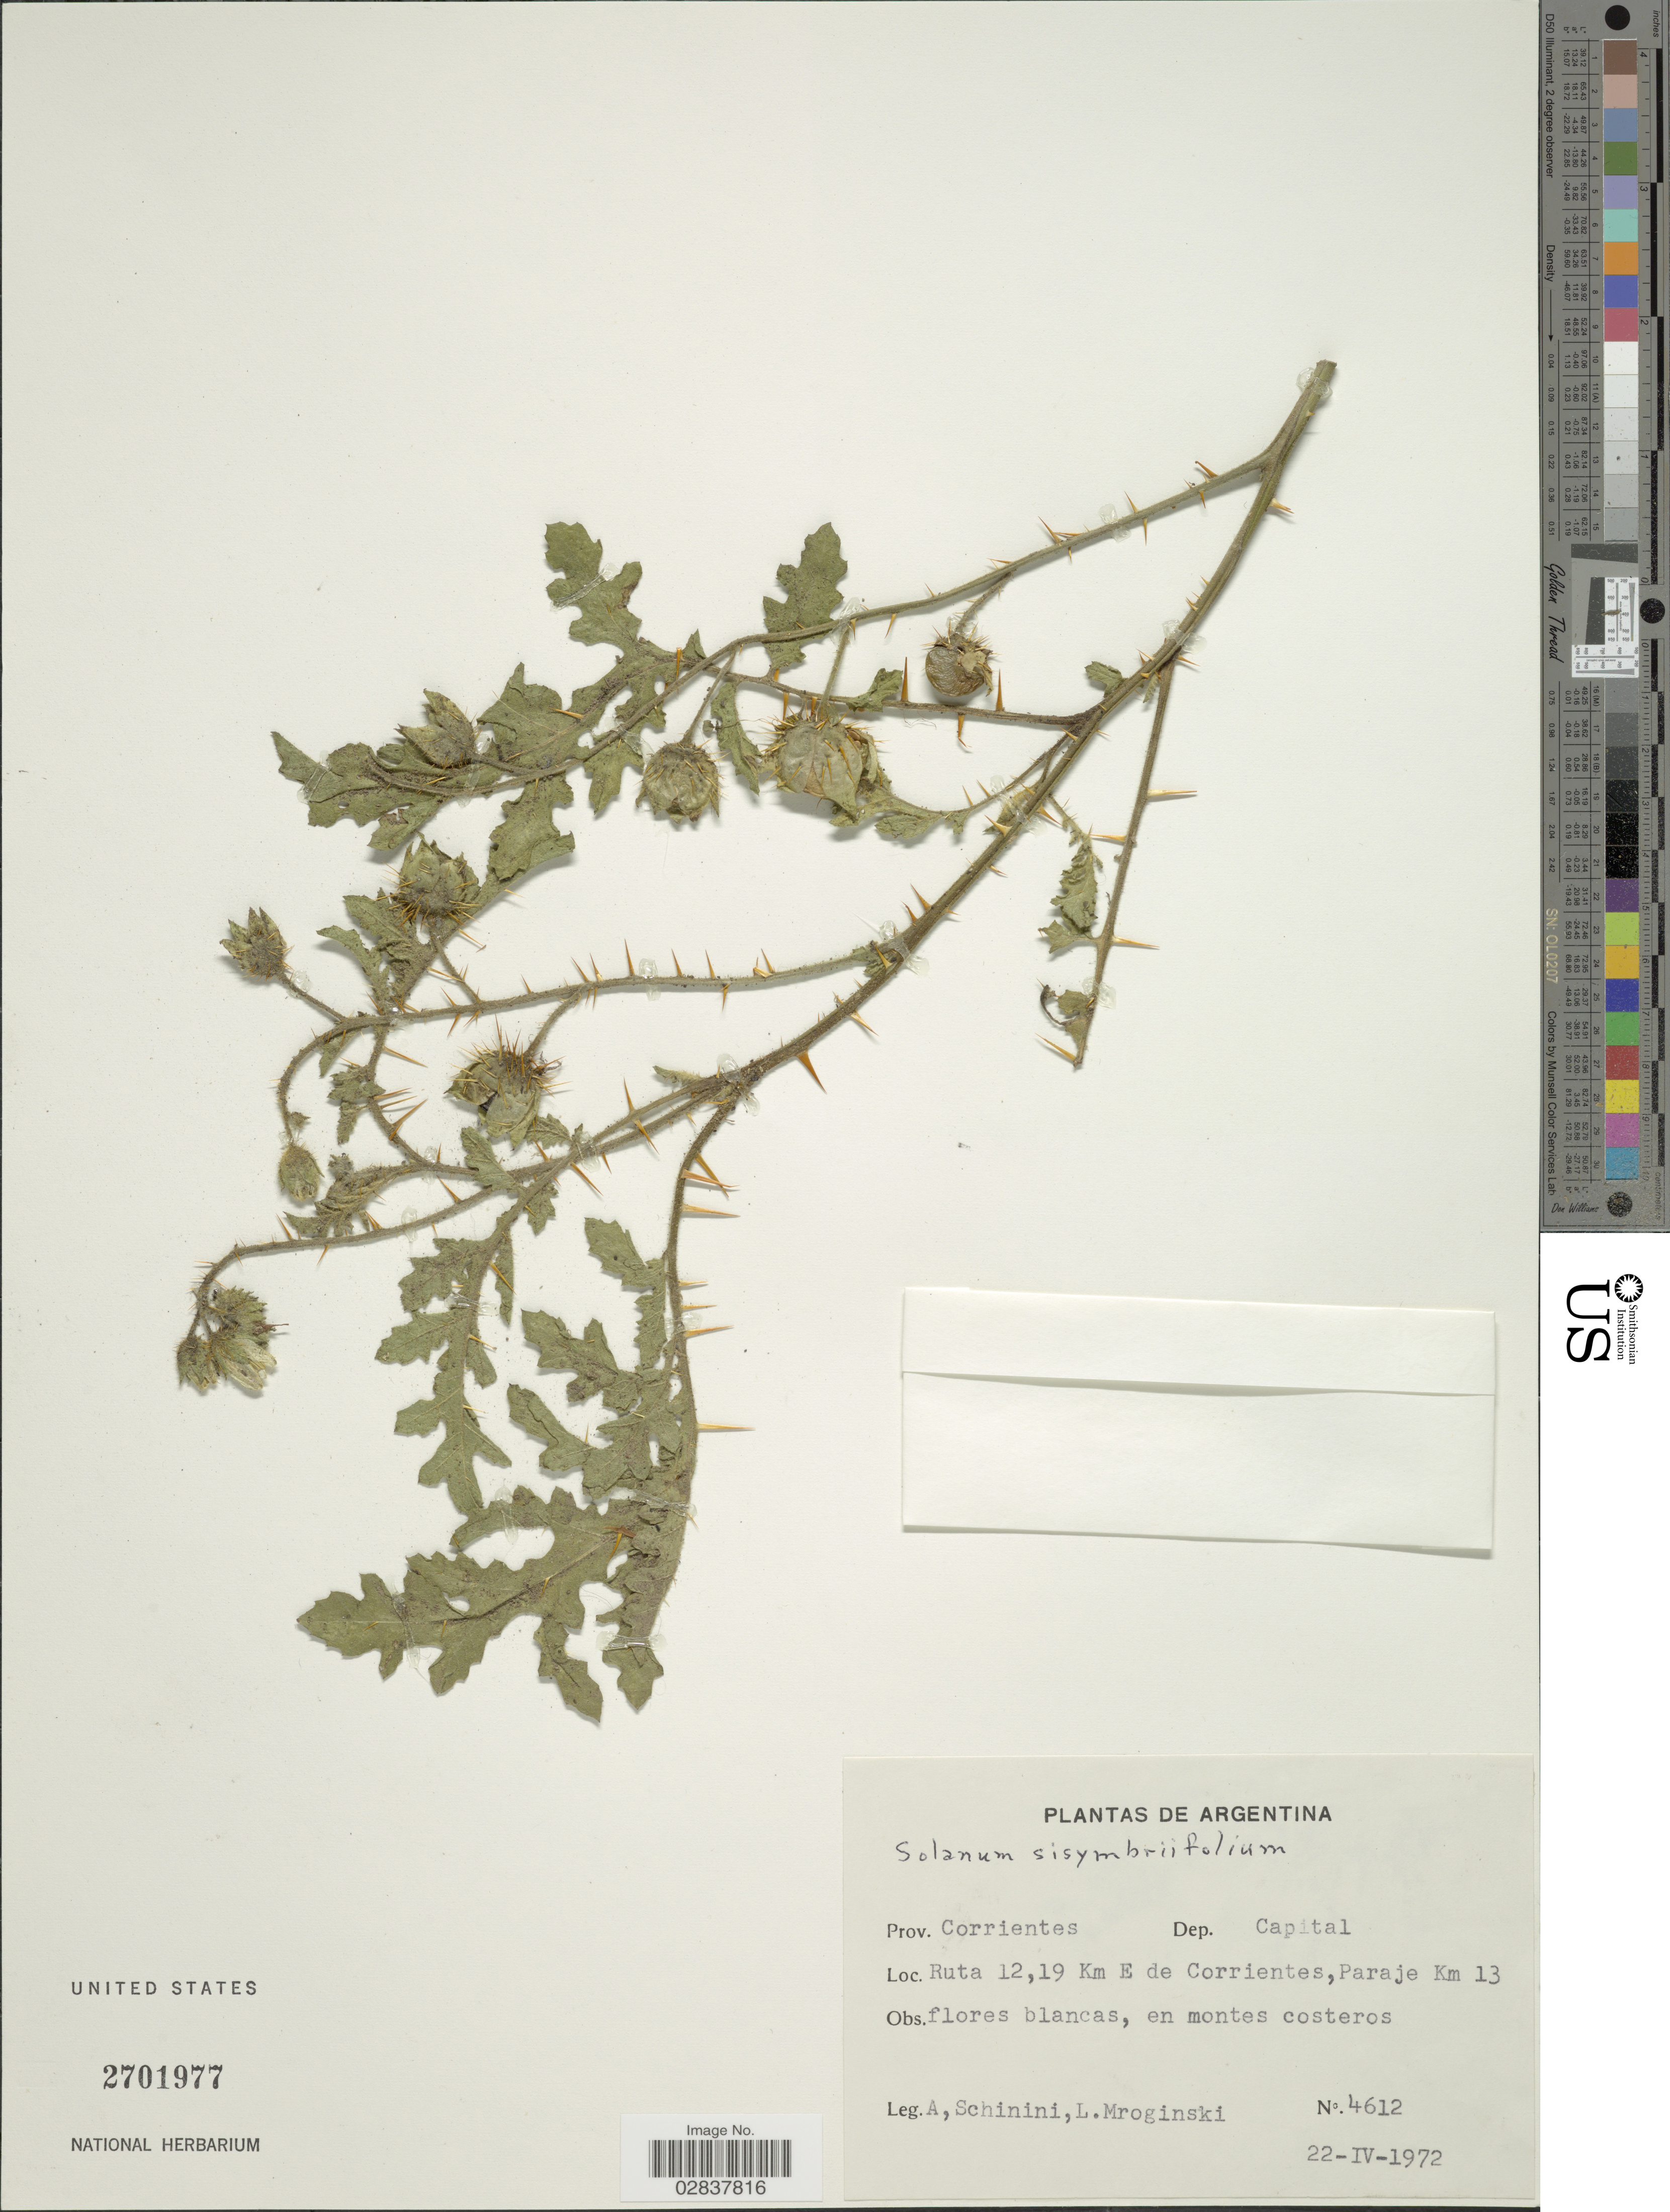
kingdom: Plantae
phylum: Tracheophyta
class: Magnoliopsida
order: Solanales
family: Solanaceae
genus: Solanum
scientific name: Solanum sisymbriifolium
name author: Lam.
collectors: A. Schinini & L. Mroginski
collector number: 4612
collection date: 1972-04-22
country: Argentina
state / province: Corrientes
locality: Dep. Capital. Ruta 12, 19 Km E de Corrientes, Paraje Km 13.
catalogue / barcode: US 2701977